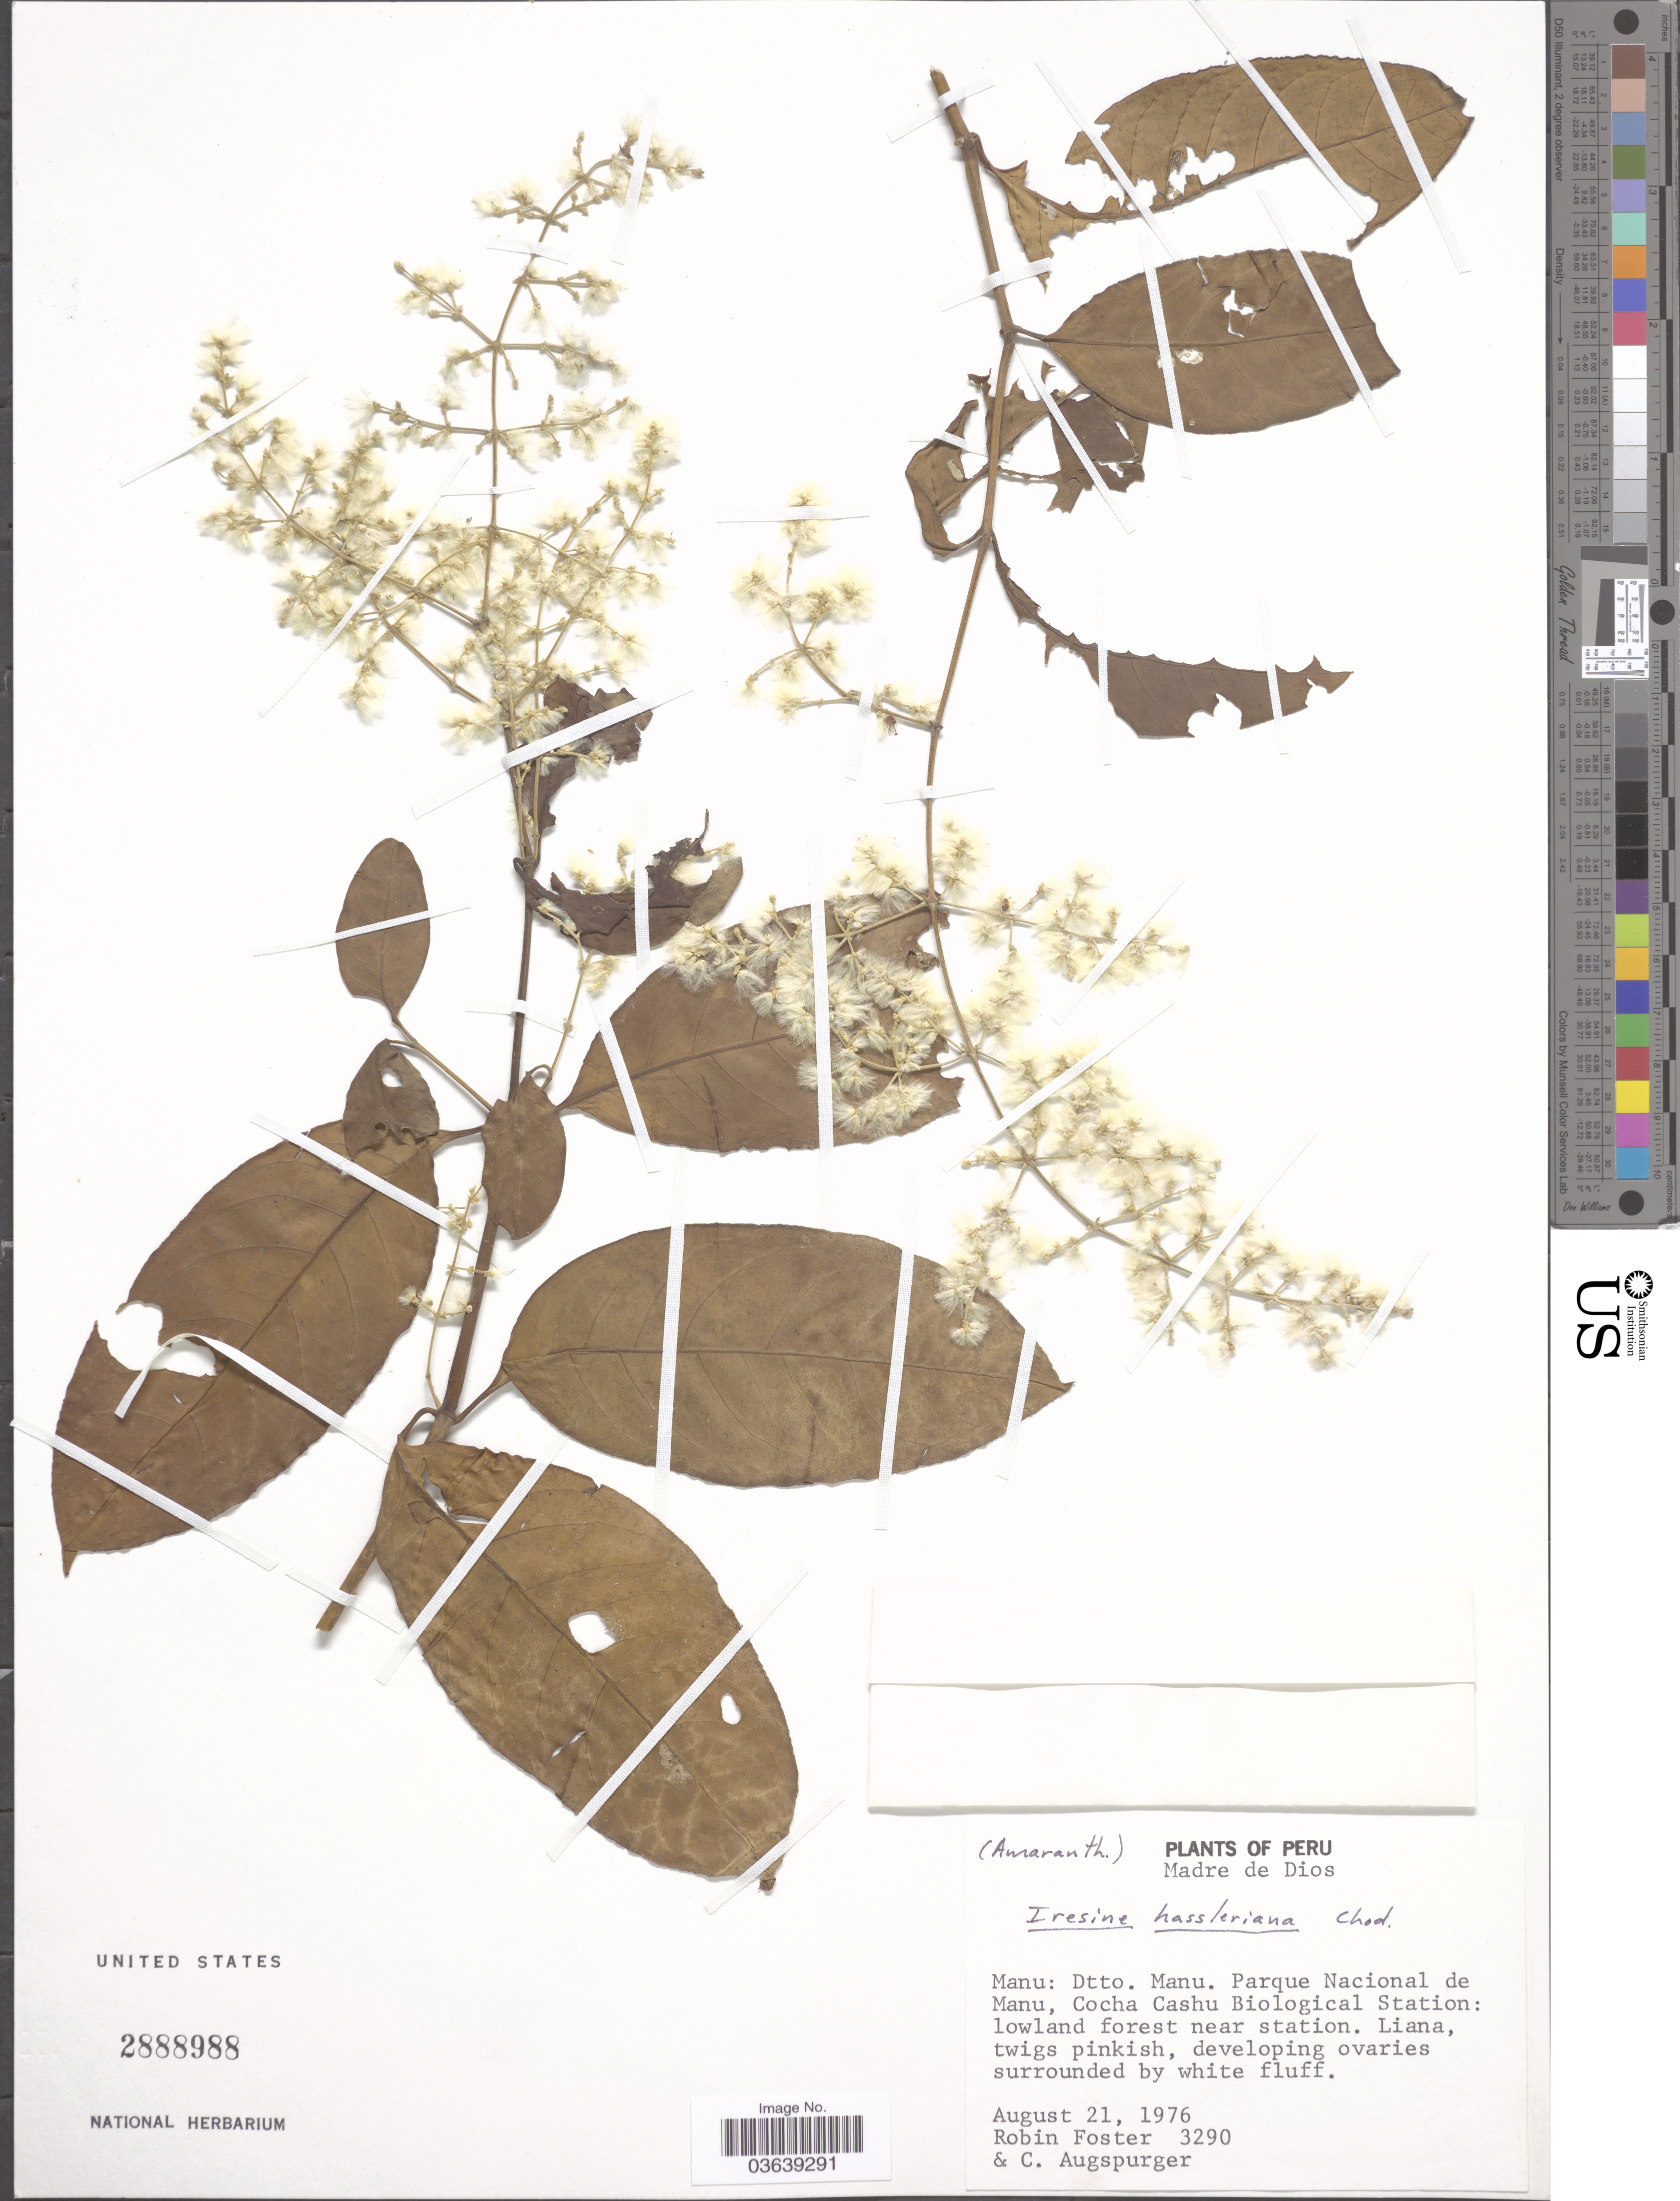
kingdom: Plantae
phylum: Tracheophyta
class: Magnoliopsida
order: Caryophyllales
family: Amaranthaceae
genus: Pedersenia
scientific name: Pedersenia hassleriana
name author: (Chodat) Pedersen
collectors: R. B. Foster & C. Augspurger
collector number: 3290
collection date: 1976-08-21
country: Peru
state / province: Madre de Dios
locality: Manu: Dtto. Manu. Parque Nacional de Manu, Cocha Cashu Biological Station.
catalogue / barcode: US 2888988